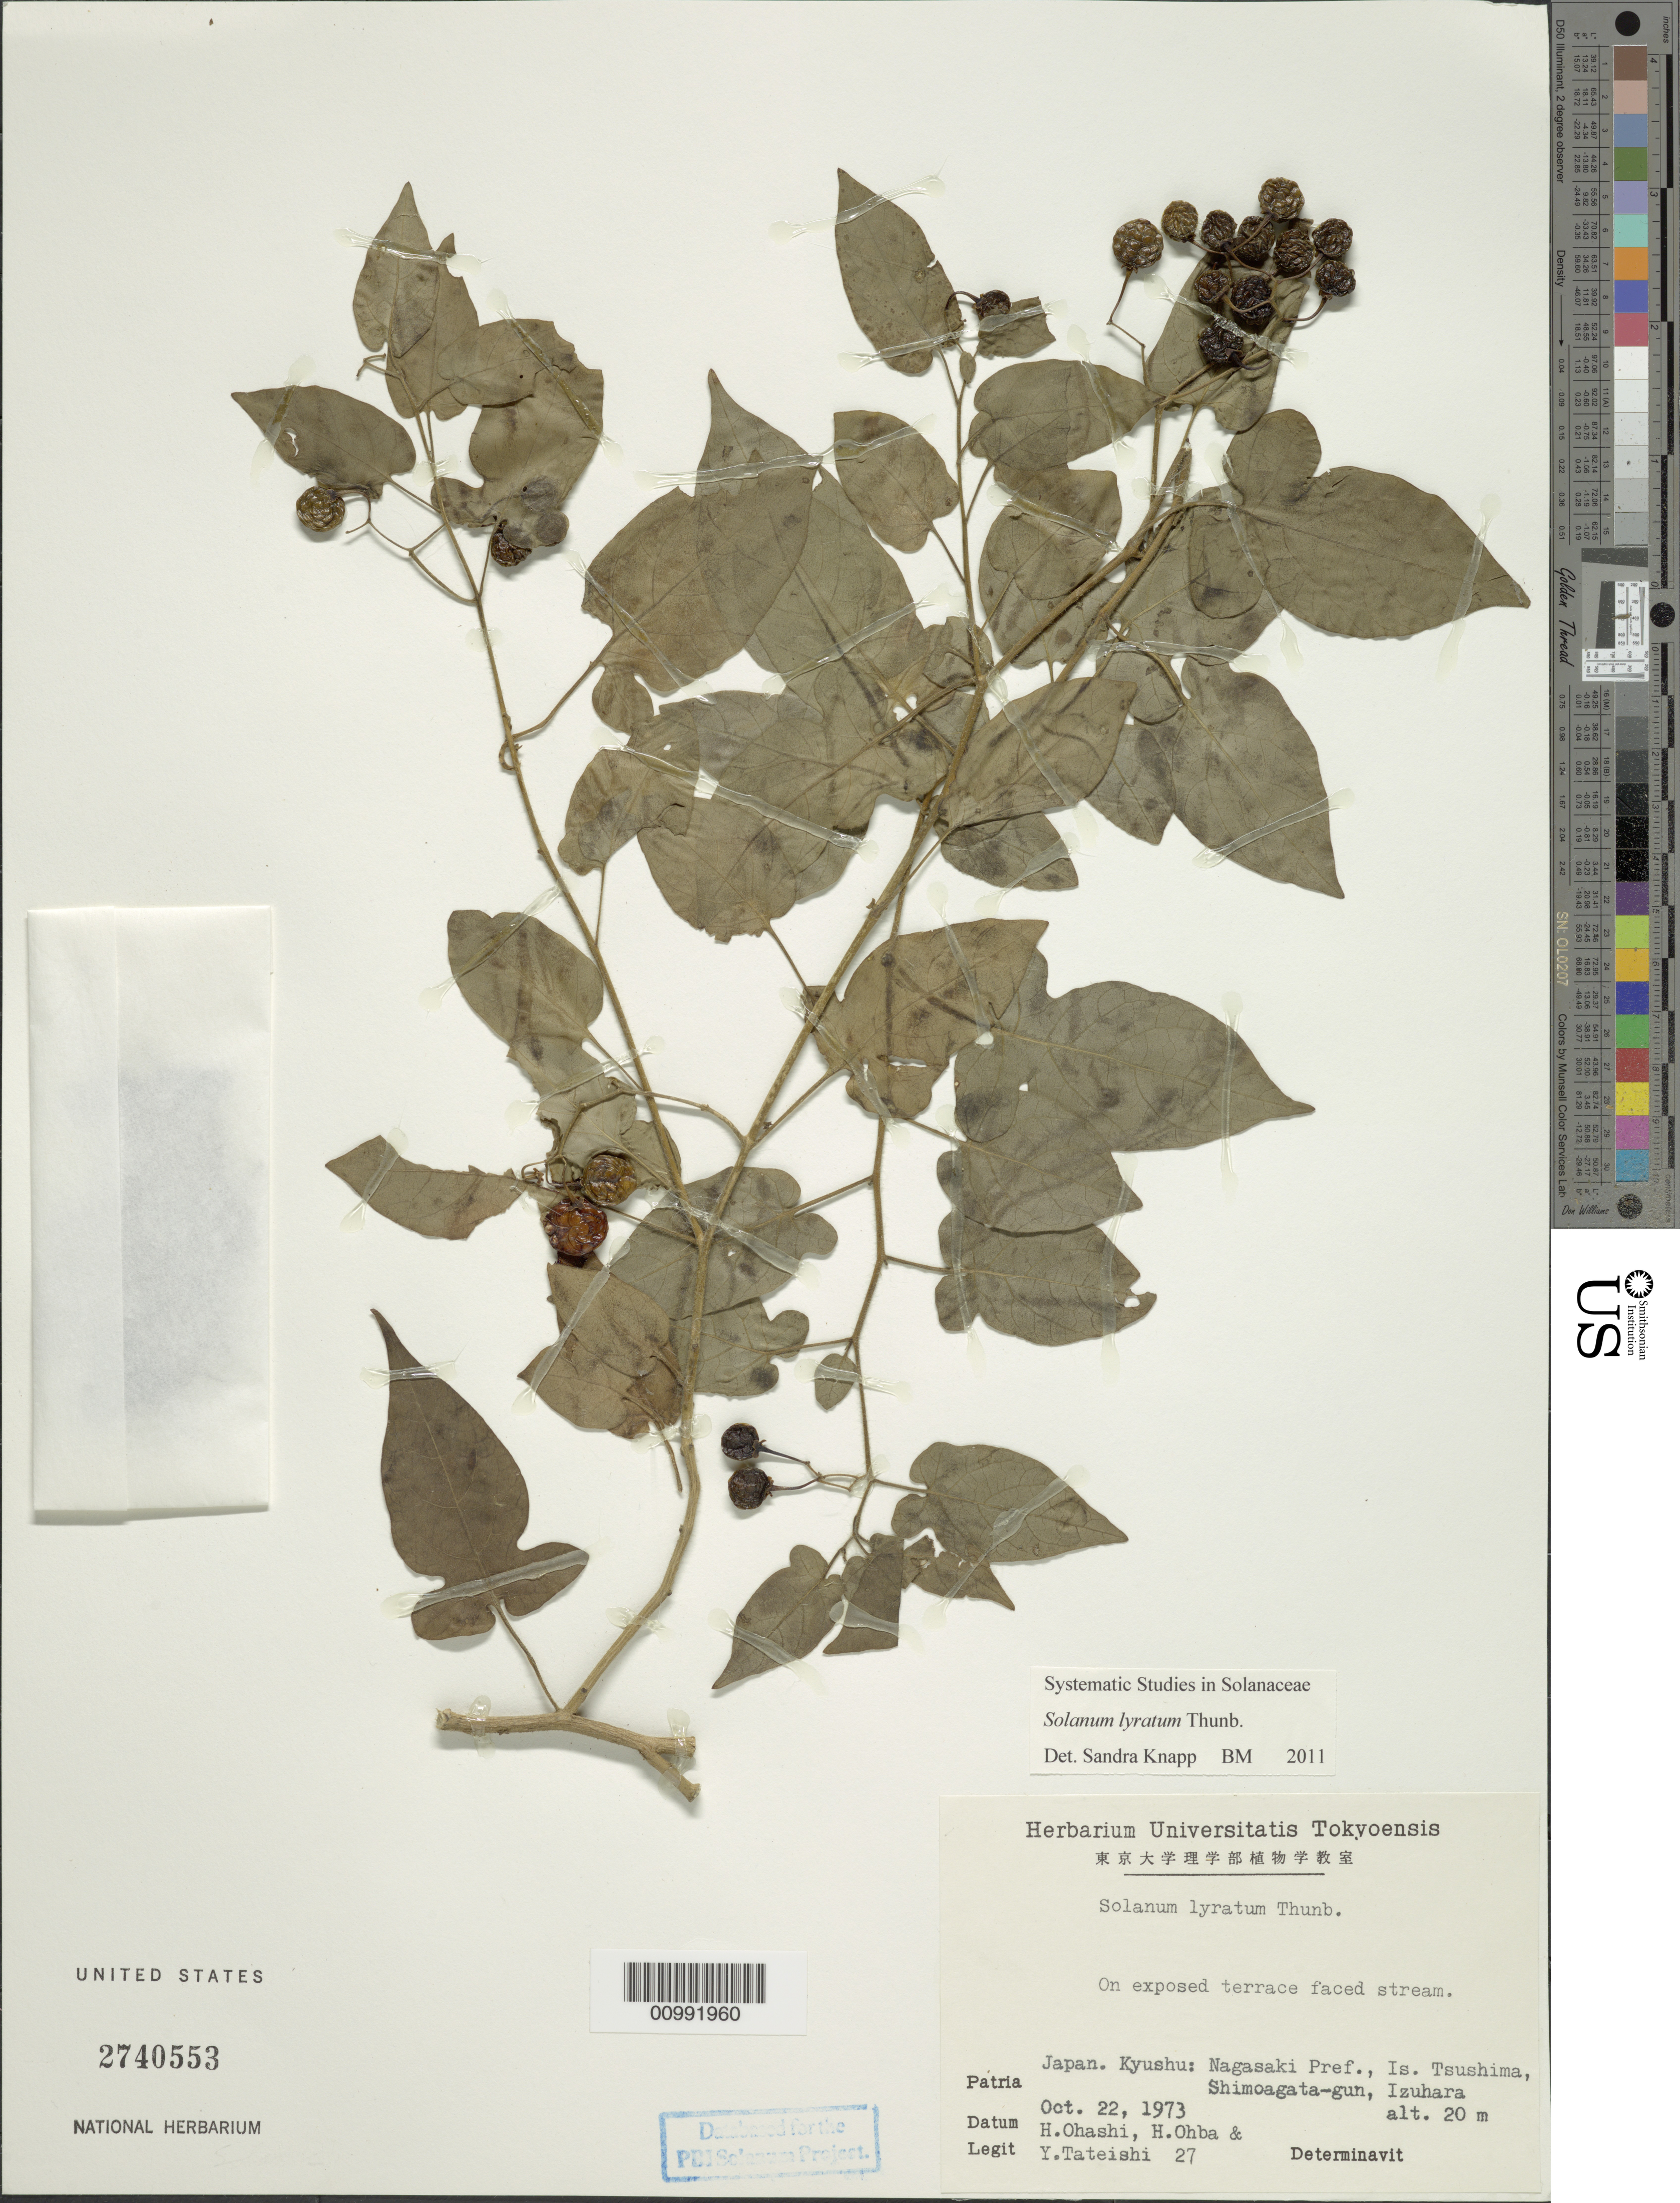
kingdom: Plantae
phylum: Tracheophyta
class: Magnoliopsida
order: Solanales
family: Solanaceae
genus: Solanum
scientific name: Solanum lyratum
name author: Thunb.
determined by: Knapp, S. D.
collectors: H. Ohashi, H. Ohba & Y. Tateishi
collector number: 27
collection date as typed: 22 Oct 1973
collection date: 1973-10-22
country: Japan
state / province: Nagasaki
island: Kyushu I.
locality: Shimoagata-gun, Izuhara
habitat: on exposed terrace faced stream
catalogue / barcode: US 2740553